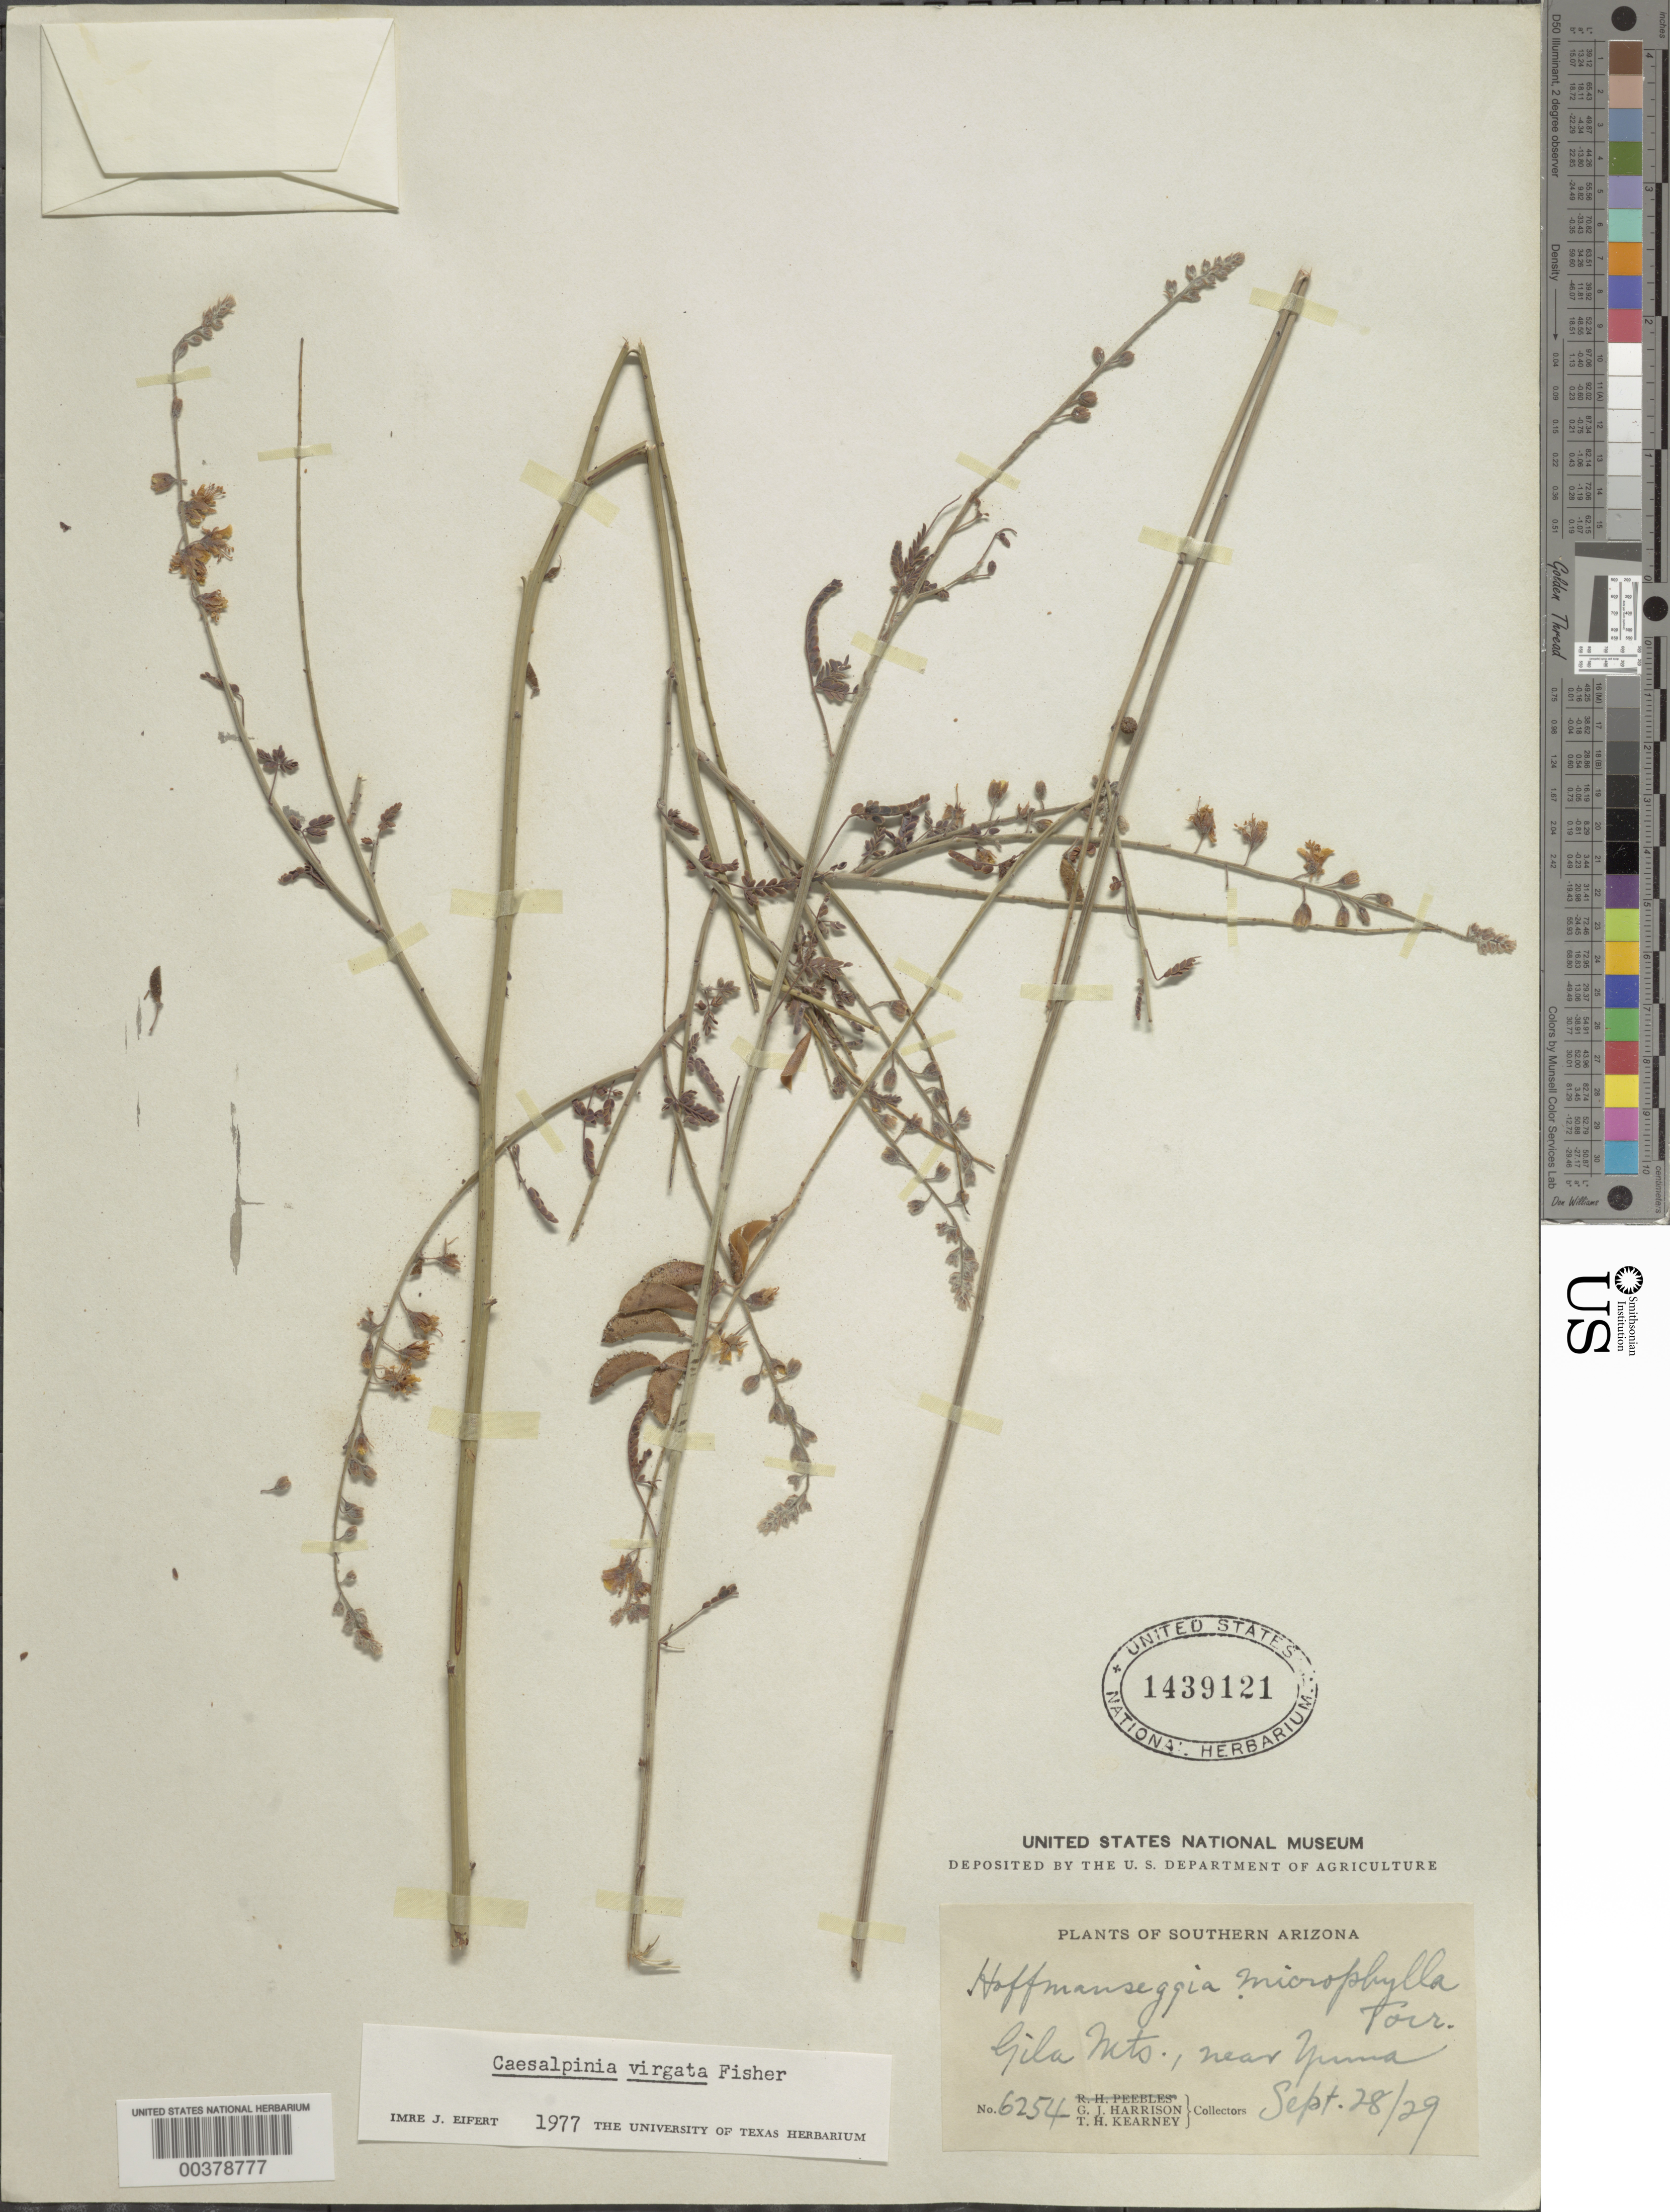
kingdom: Plantae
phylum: Tracheophyta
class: Magnoliopsida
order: Fabales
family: Fabaceae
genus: Hoffmannseggia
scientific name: Hoffmannseggia microphylla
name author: Torr.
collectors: G. J. Harrison & T. H. Kearney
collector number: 6254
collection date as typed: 28 Sep 1929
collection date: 1929-09-28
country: United States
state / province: Arizona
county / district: Yuma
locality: Gila mts. near yuma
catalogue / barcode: US 1439121